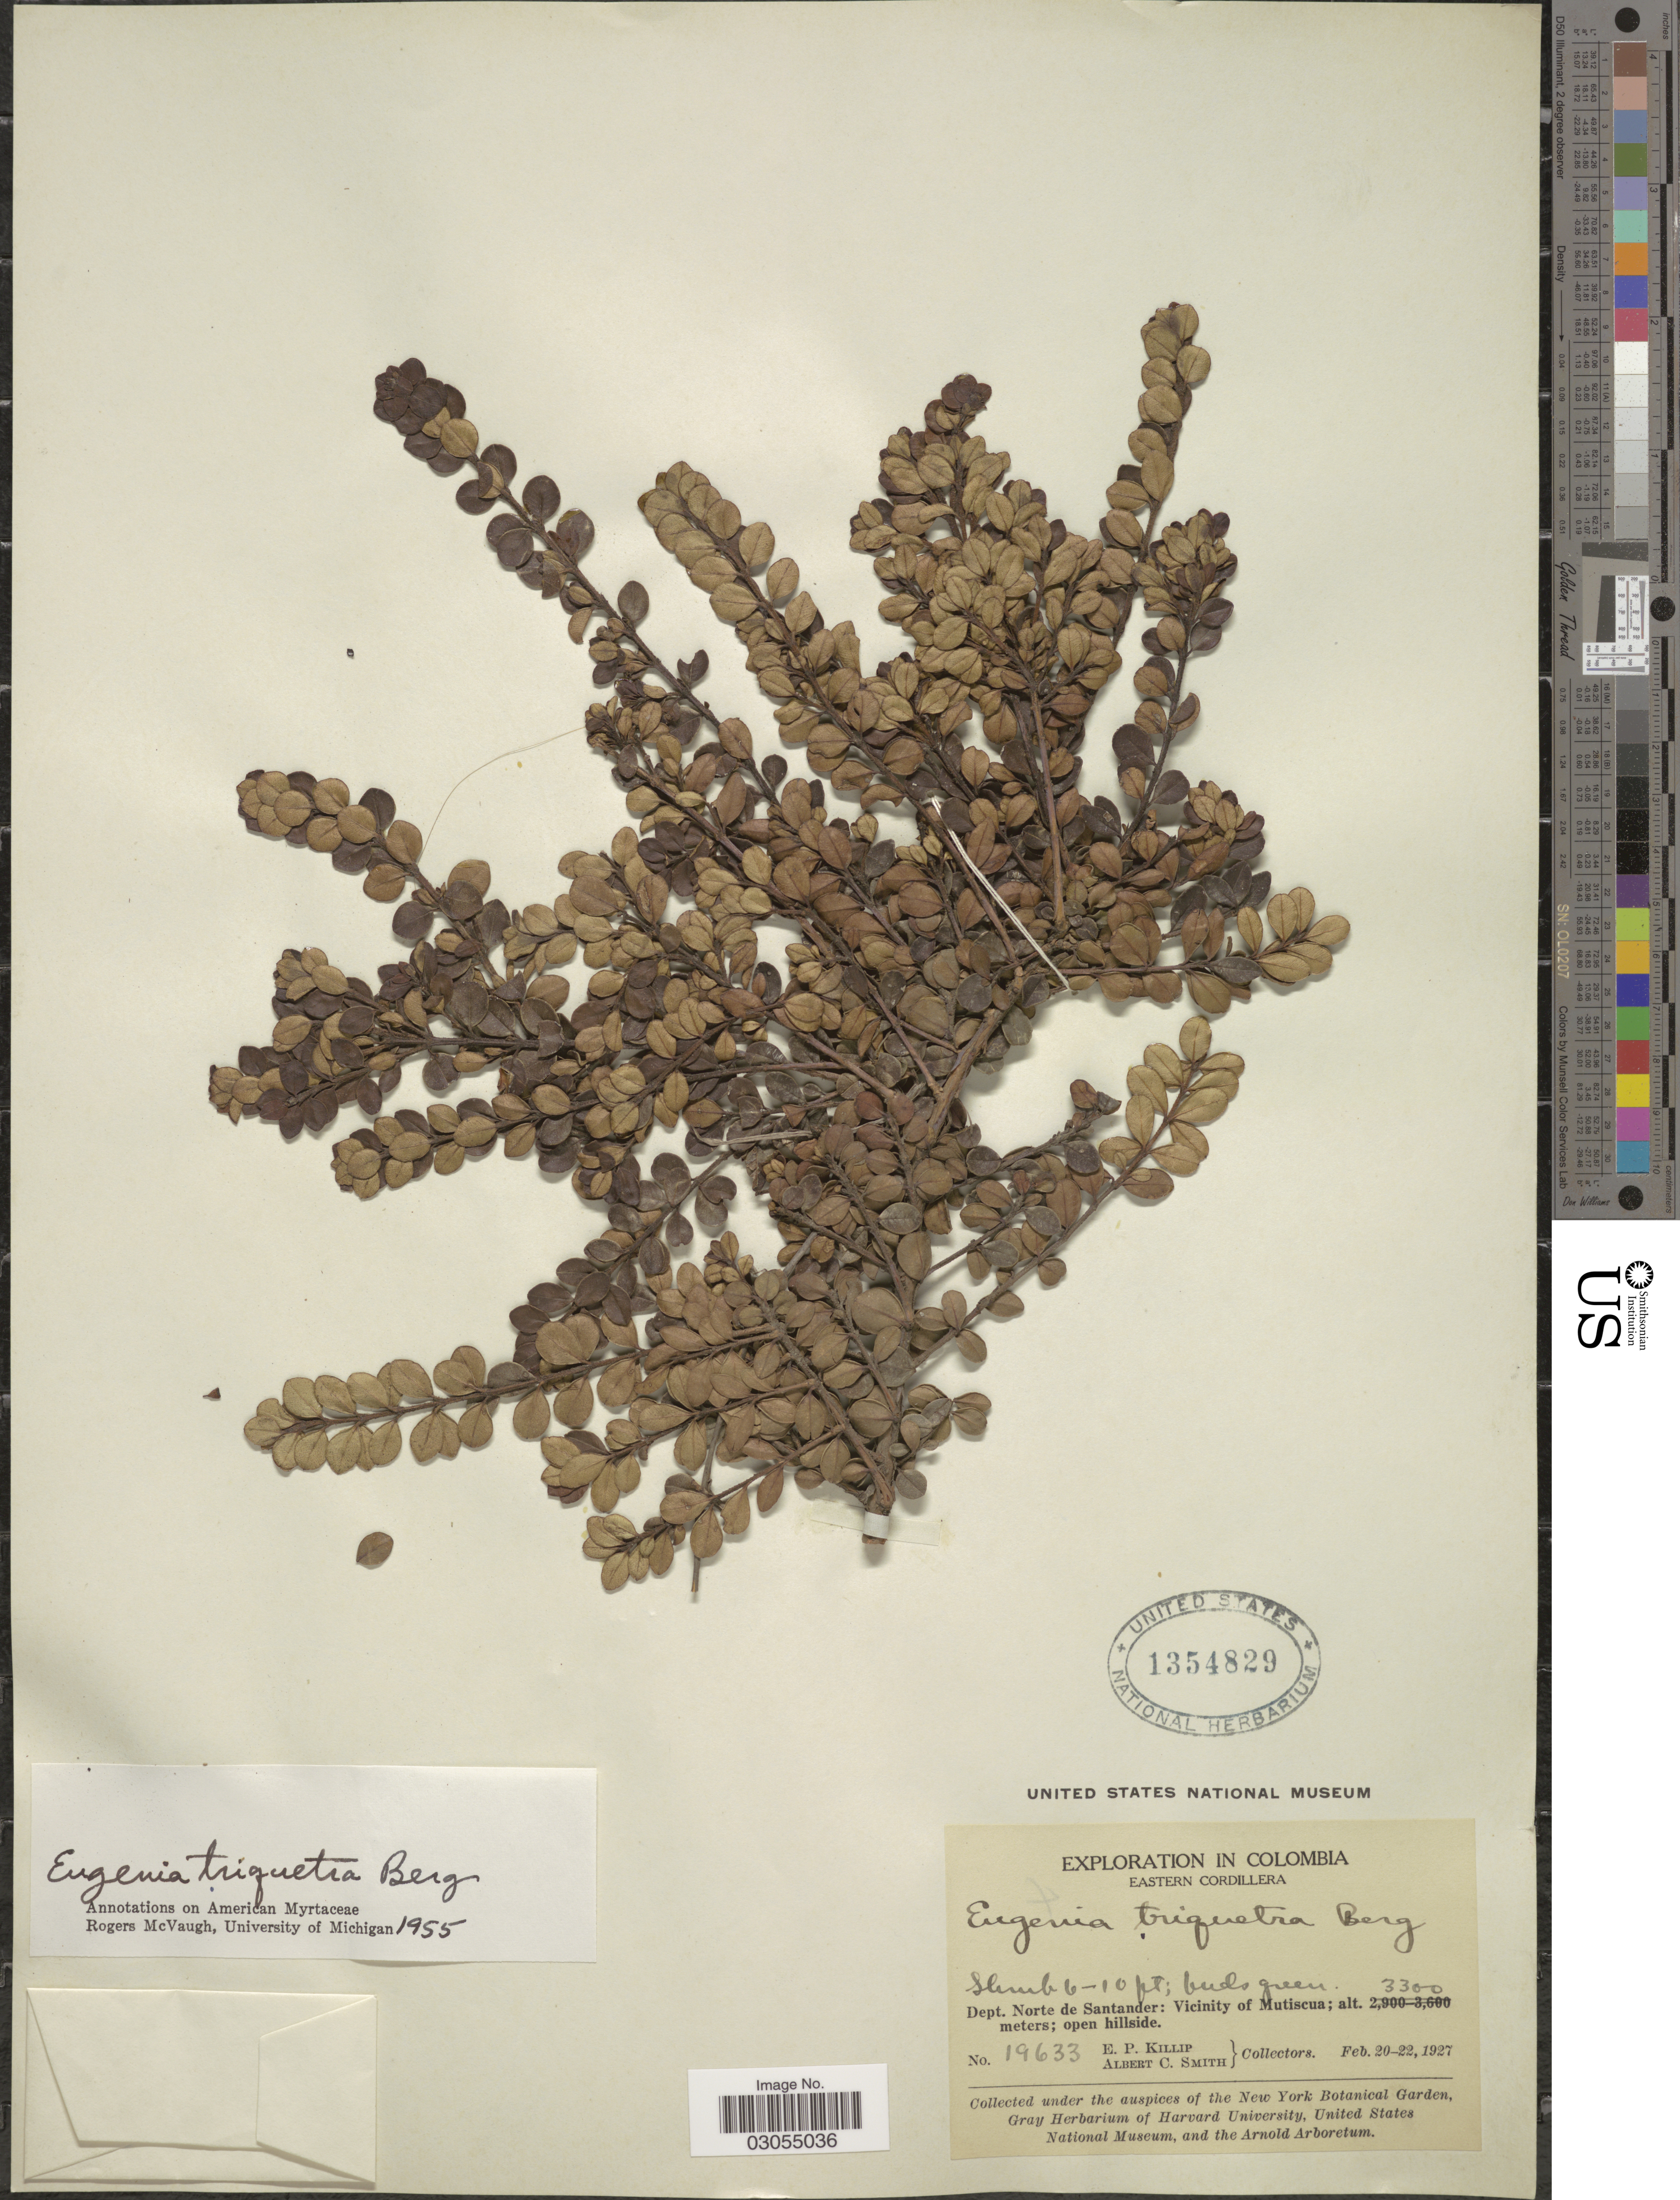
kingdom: Plantae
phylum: Tracheophyta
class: Magnoliopsida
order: Myrtales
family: Myrtaceae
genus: Myrcianthes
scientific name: Myrcianthes myrsinoides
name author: (Kunth) Grifo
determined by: Parra-O, Carlos A., Instituto de Ciencias Naturales - Universidad Nacional de Colombia (COLOMBIA)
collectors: E. P. Killip & A. C. Smith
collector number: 19633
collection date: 1927-02-20/1927-02-22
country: Colombia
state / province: Norte de Santander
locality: Eastern Cordillera, Dept. Norte de Santander: Vicinity of Mutiscua.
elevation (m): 3300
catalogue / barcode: US 1354829